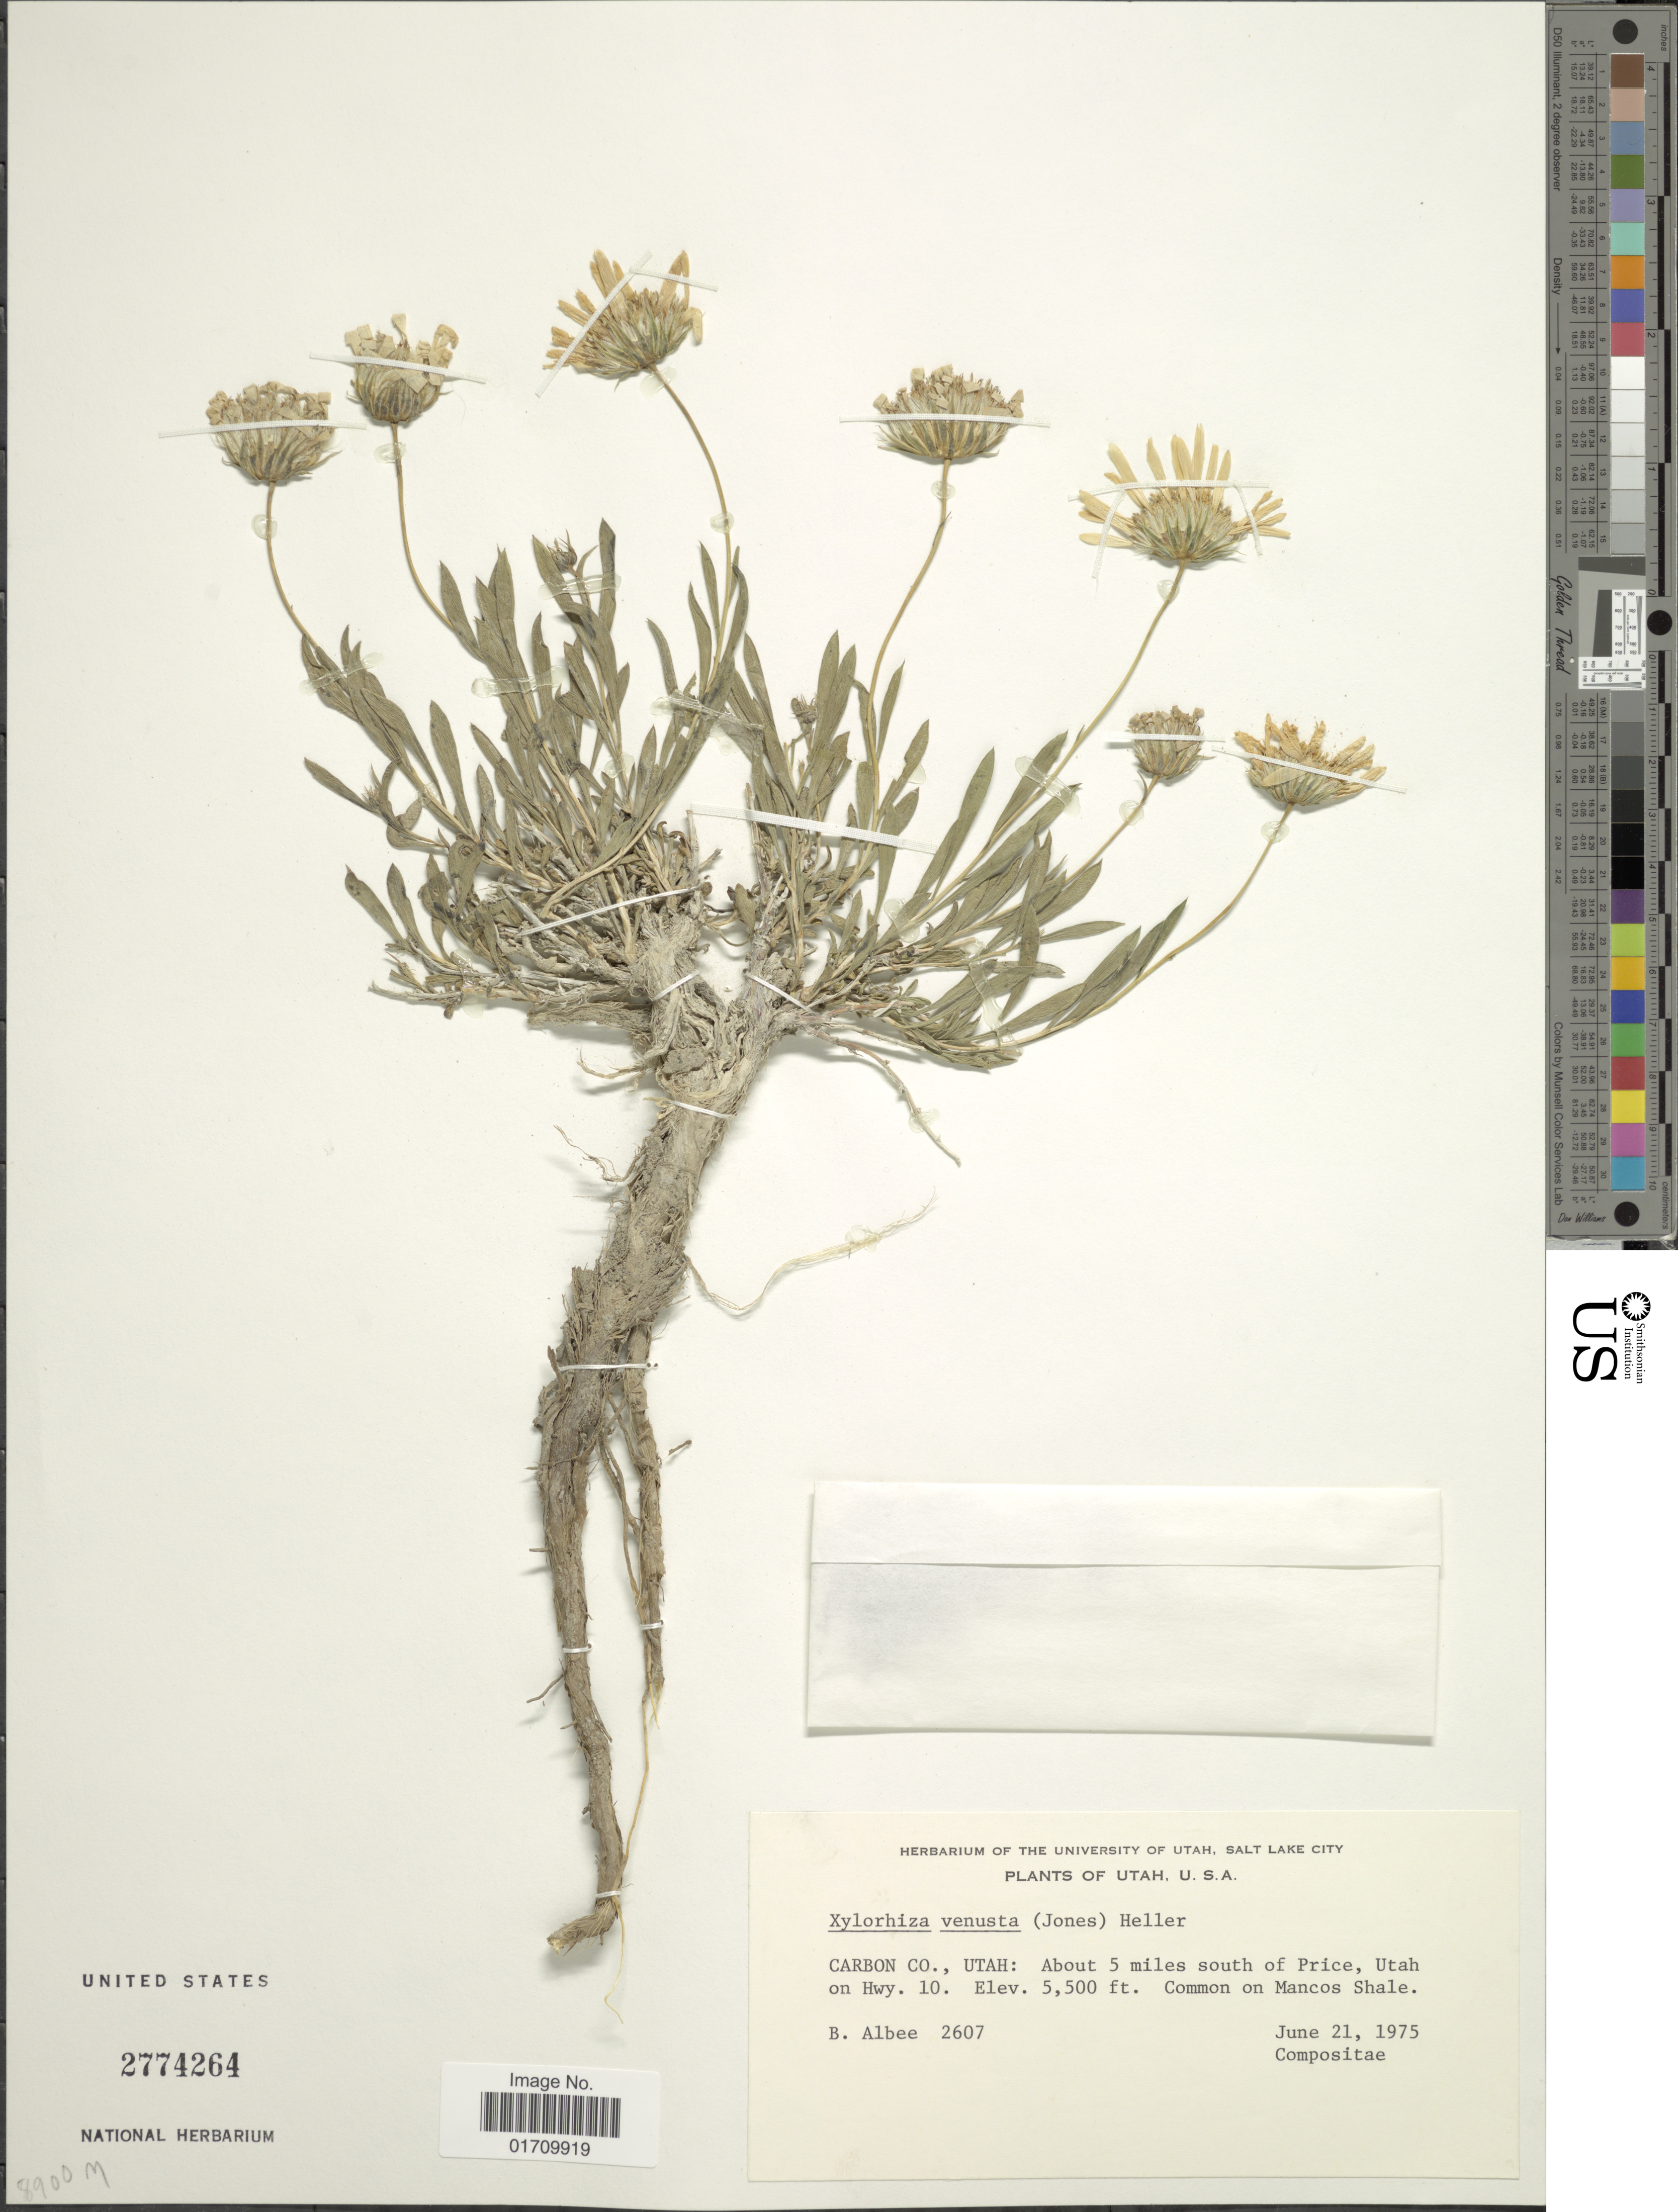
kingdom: Plantae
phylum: Tracheophyta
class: Magnoliopsida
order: Asterales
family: Asteraceae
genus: Xylorhiza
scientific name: Xylorhiza venusta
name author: (M.E. Jones) A. Heller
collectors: B. Albee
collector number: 2607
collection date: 1975-06-21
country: United States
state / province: Utah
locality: Carbon Co., about 5 miles south of Price, on Hwy 10, Mancos Shale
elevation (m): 1676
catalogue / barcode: US 2774264